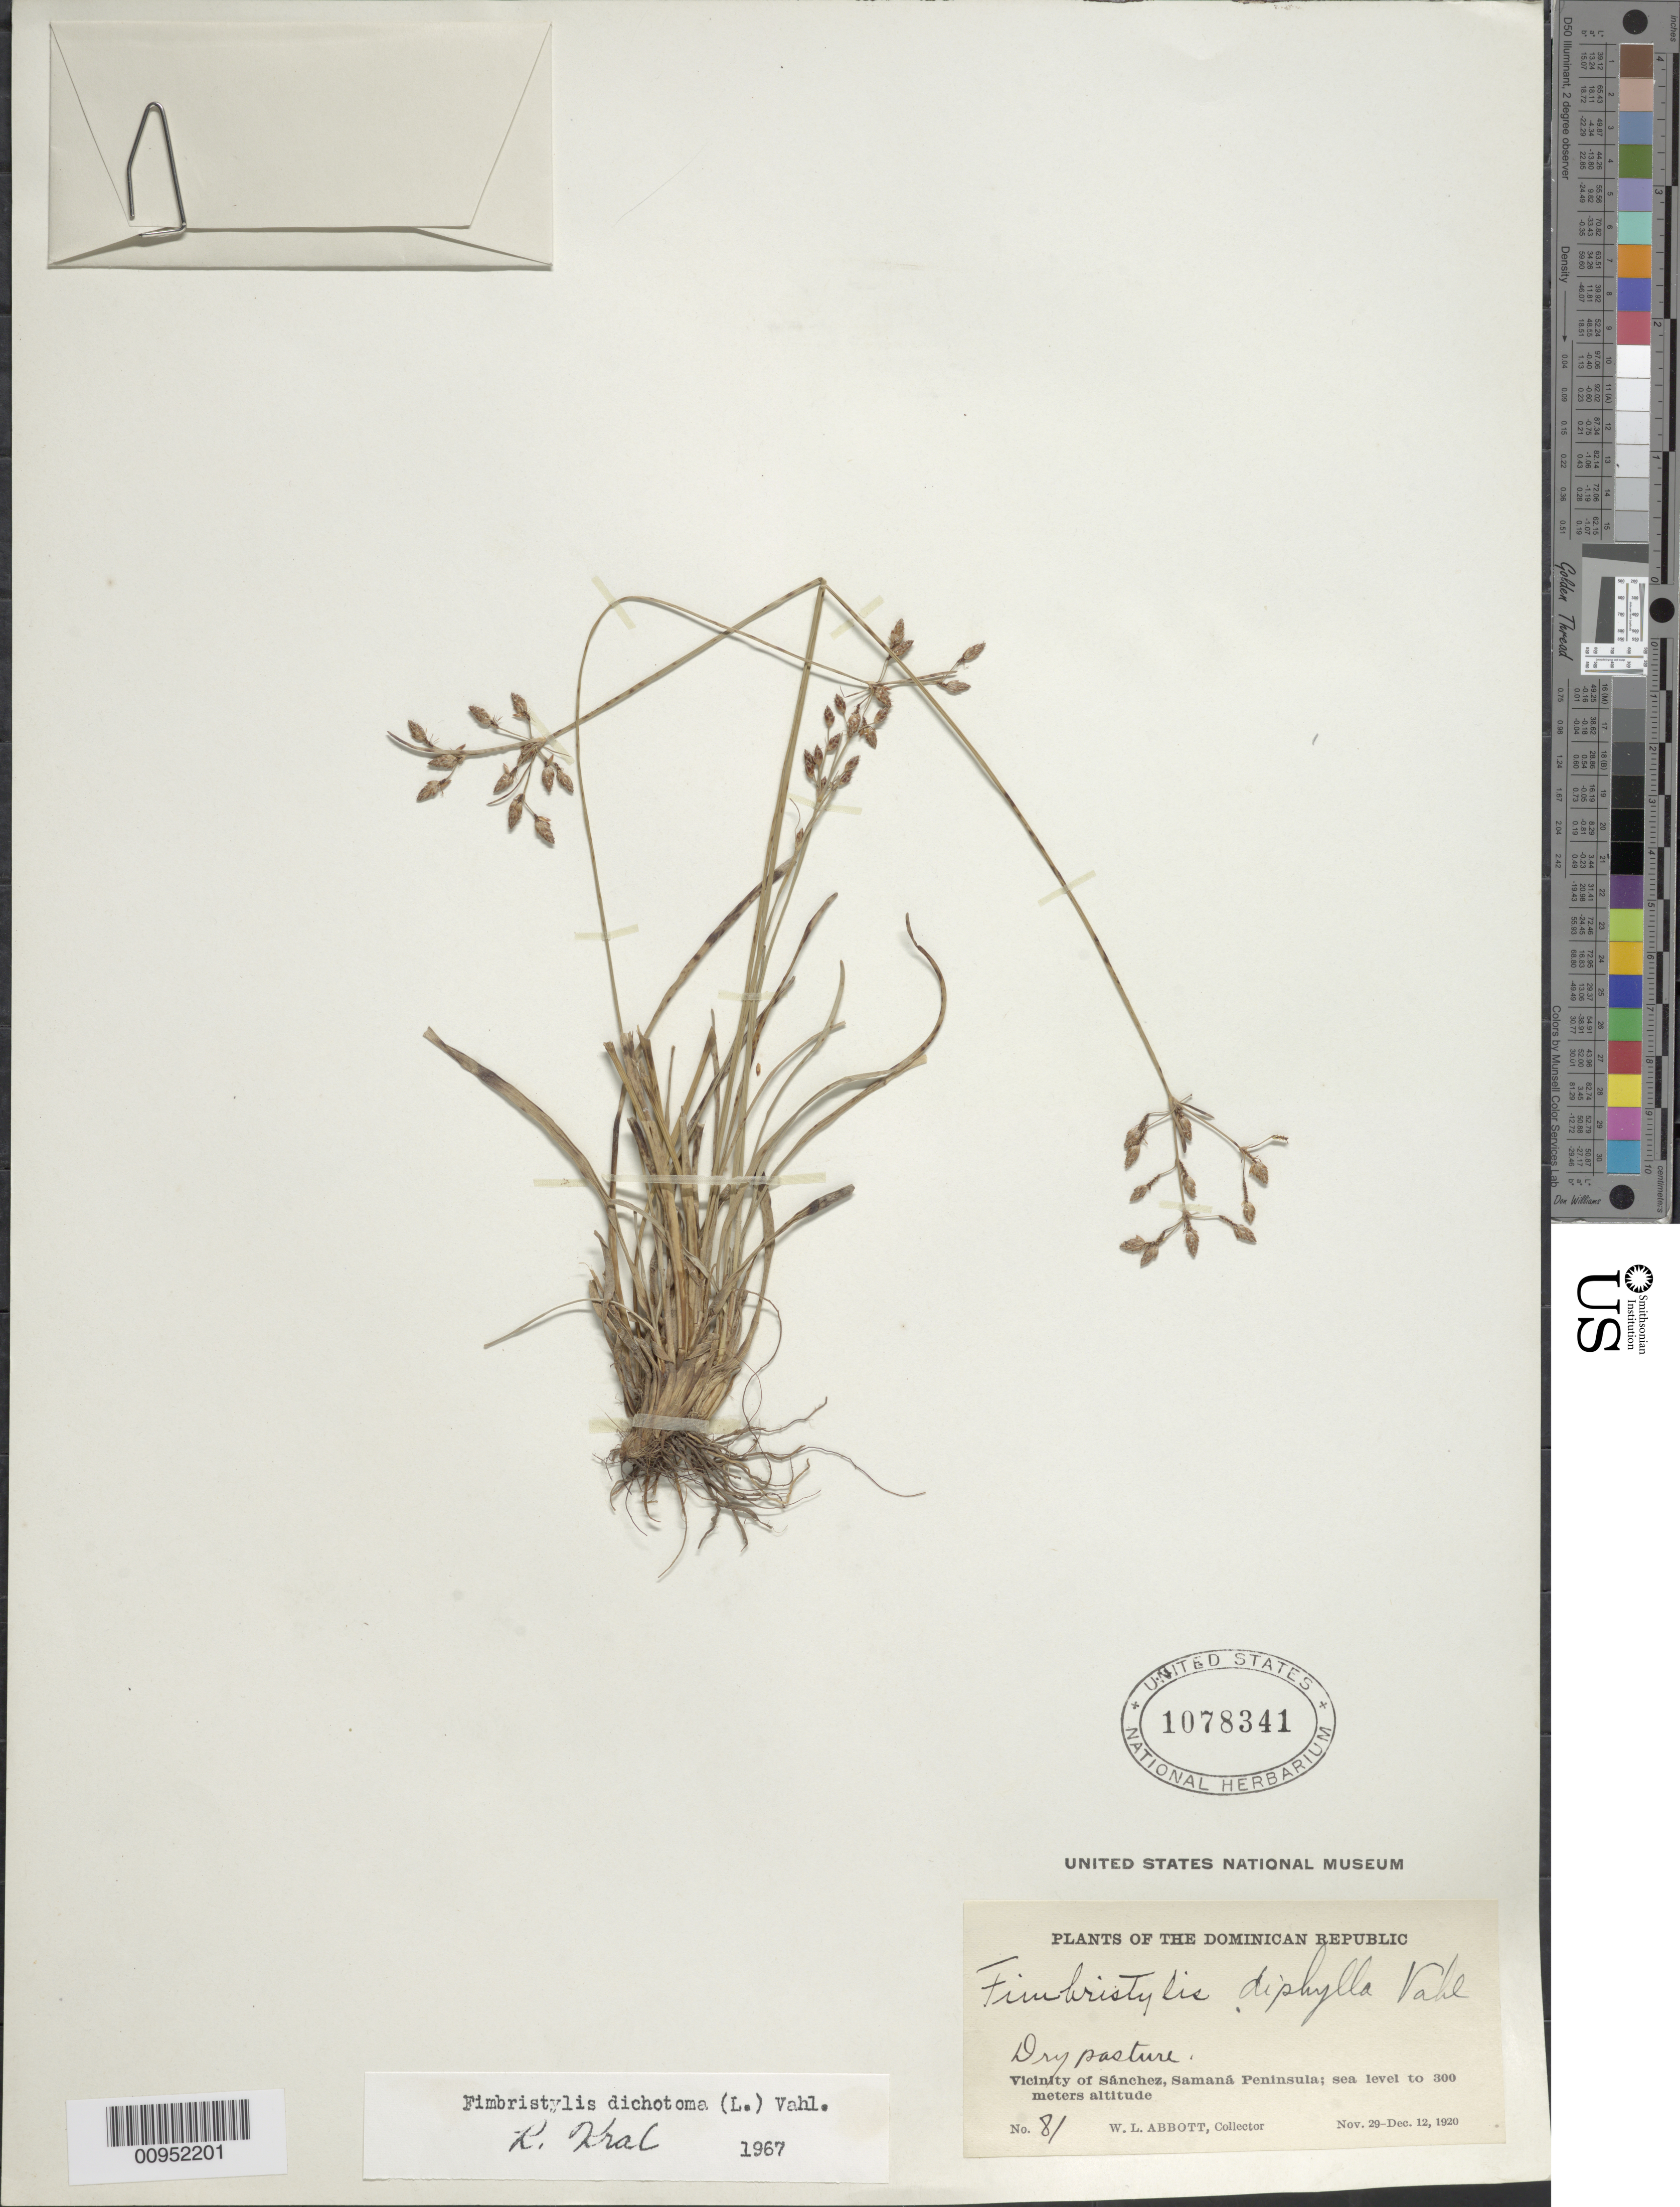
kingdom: Plantae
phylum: Tracheophyta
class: Liliopsida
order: Poales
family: Cyperaceae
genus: Fimbristylis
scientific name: Fimbristylis dichotoma subsp. dichotoma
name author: (L.) Vahl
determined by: Kral, Robert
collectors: W. L. Abbott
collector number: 81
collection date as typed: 29 Nov 1920 to 12 Dec 1920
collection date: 1920-11-29/1920-12-12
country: Dominican Republic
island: Hispaniola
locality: Vicinity of Sánchez, Samaná Peninsula, pasture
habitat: Dry pasture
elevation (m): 0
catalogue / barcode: US 1078341